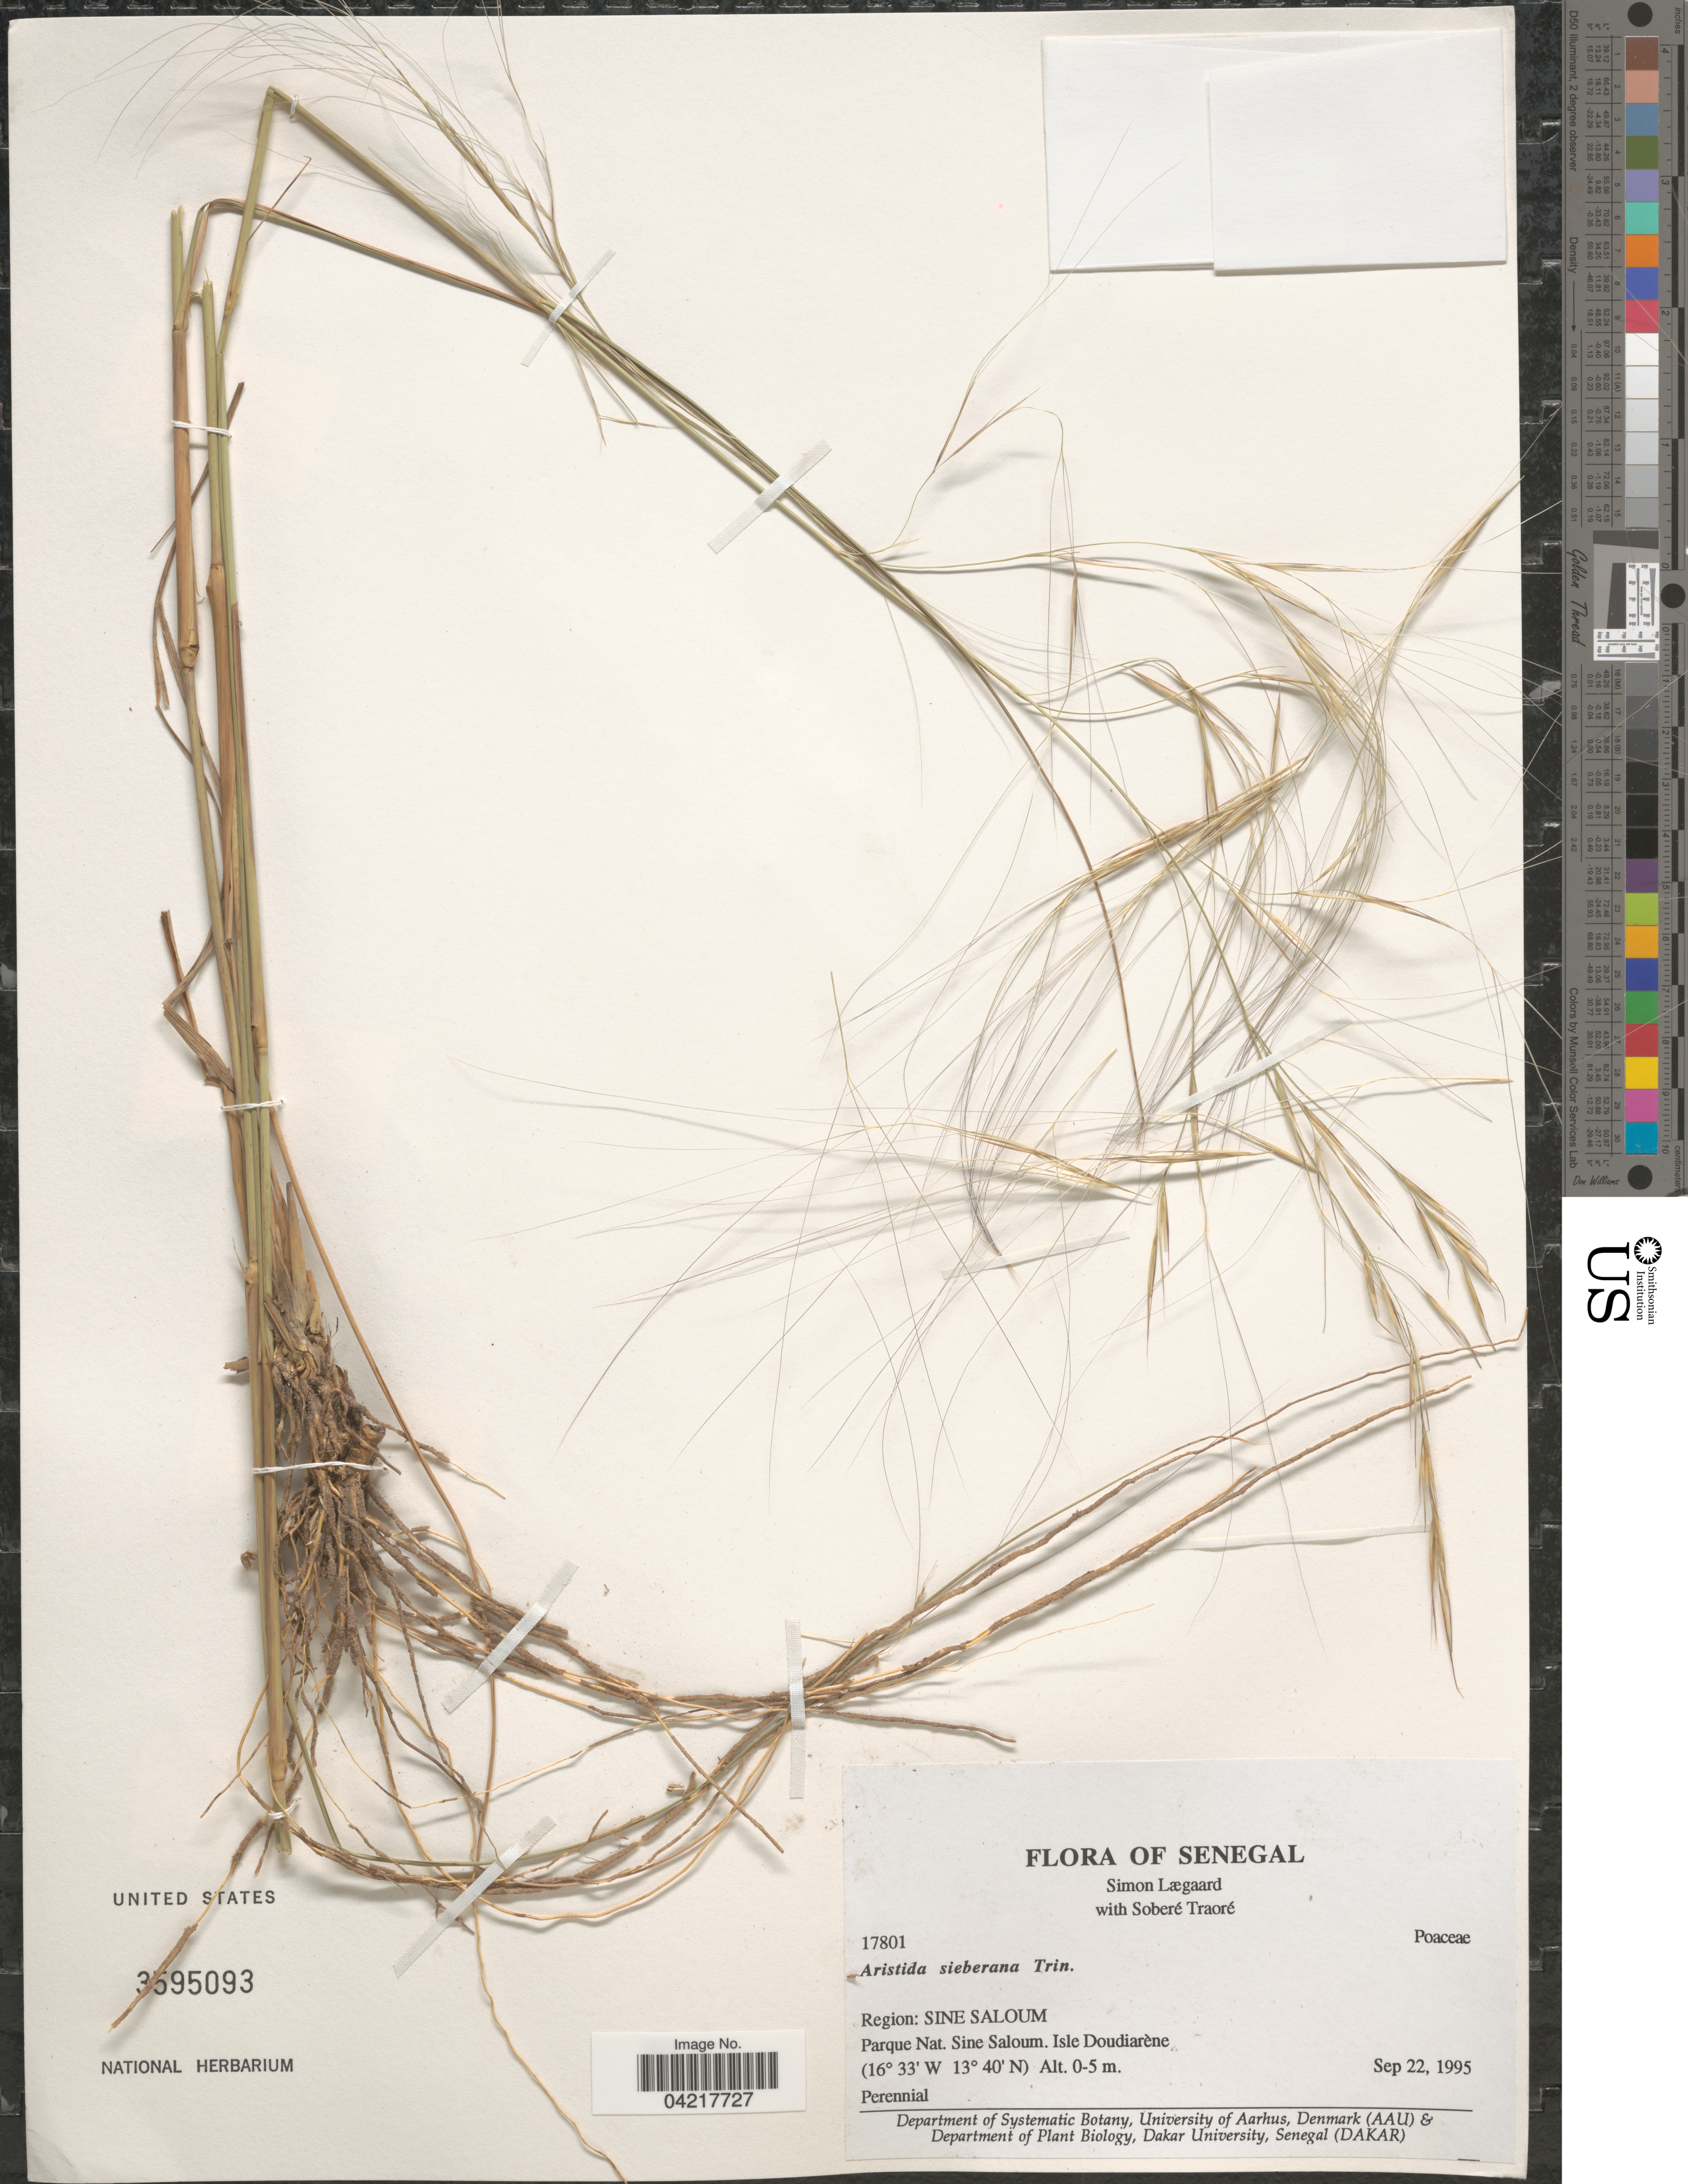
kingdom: Plantae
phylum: Tracheophyta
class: Liliopsida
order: Poales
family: Poaceae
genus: Aristida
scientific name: Aristida sieberiana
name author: Trin. ex Spreng.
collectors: S. Lægaard & S. Traore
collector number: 17801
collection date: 1995-09-22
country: Senegal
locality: Region: Sine Saloum. Parque Nat. Sine Saloum. Isle Doudiarène.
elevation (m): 0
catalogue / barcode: US 3595093